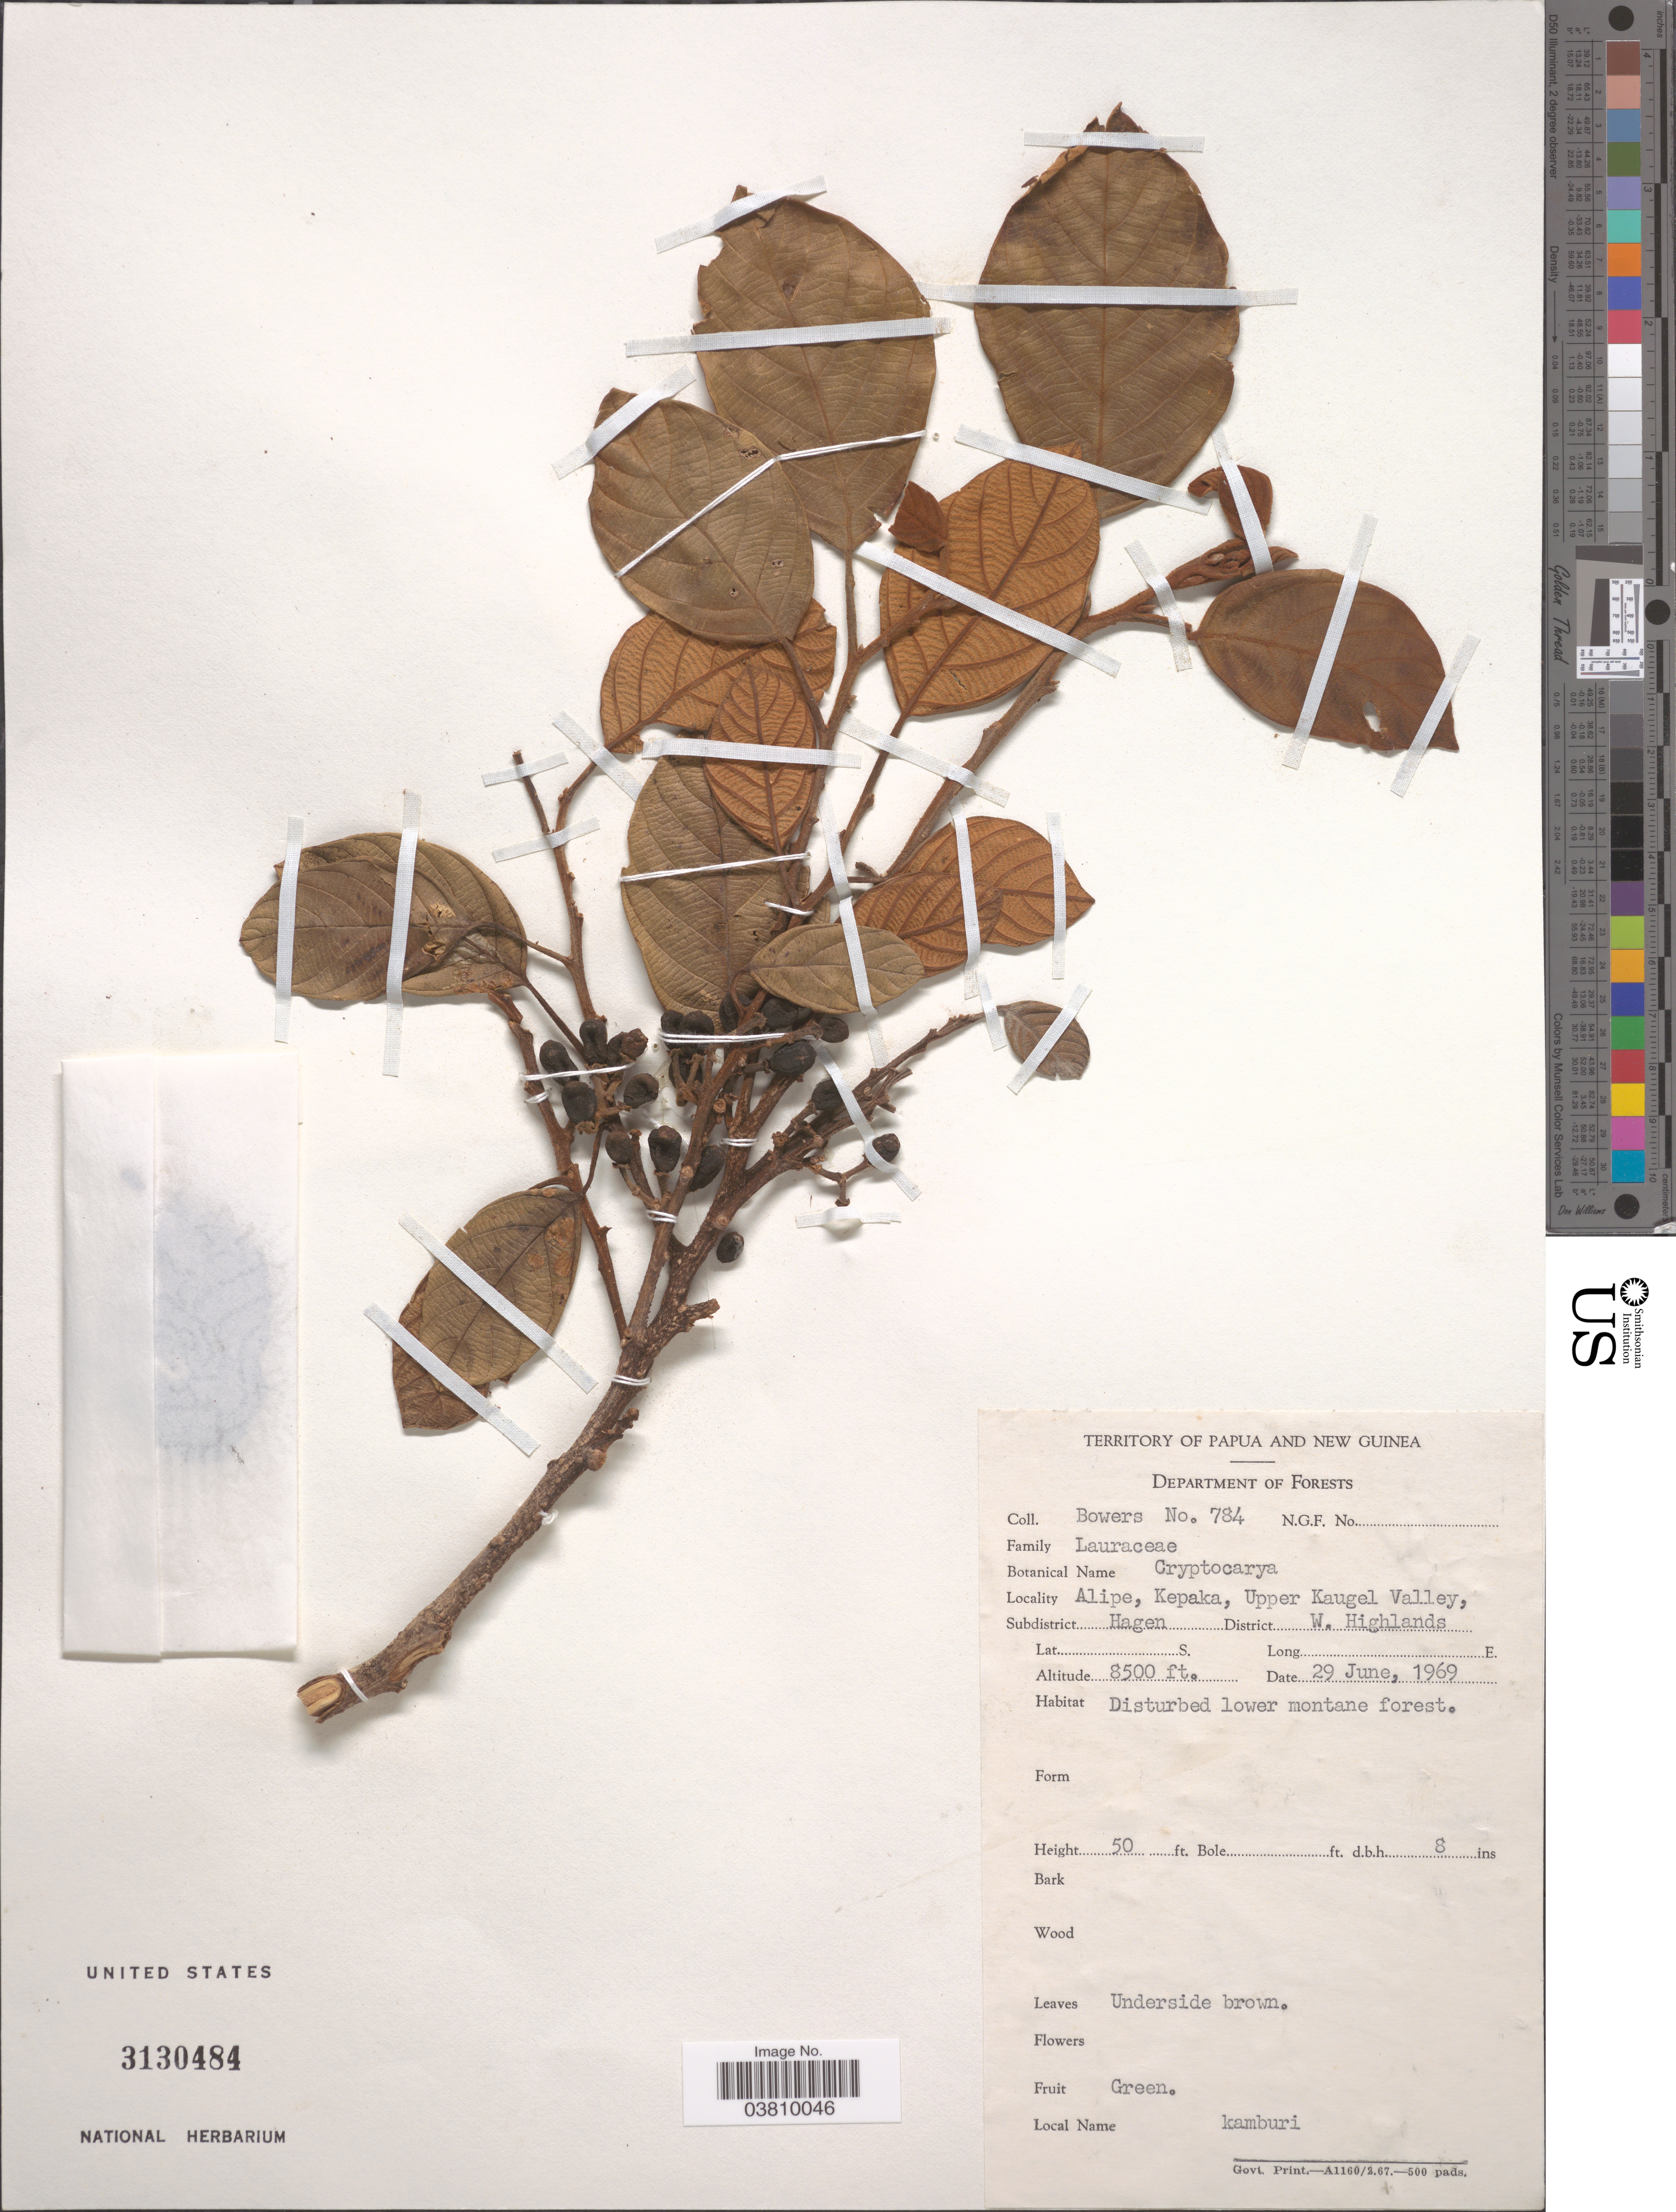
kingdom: Plantae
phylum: Tracheophyta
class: Magnoliopsida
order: Laurales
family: Lauraceae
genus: Cryptocarya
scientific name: Cryptocarya sp.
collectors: -. Bowers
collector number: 784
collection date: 1969-06-29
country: Papua New Guinea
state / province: Western Highlands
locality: Territory of Papua and New Guinea. Alipe, Kepaka, Upper Kaugel Valley. Subdistrict Hagen, District W. Highlands.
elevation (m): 2591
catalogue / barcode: US 3130484